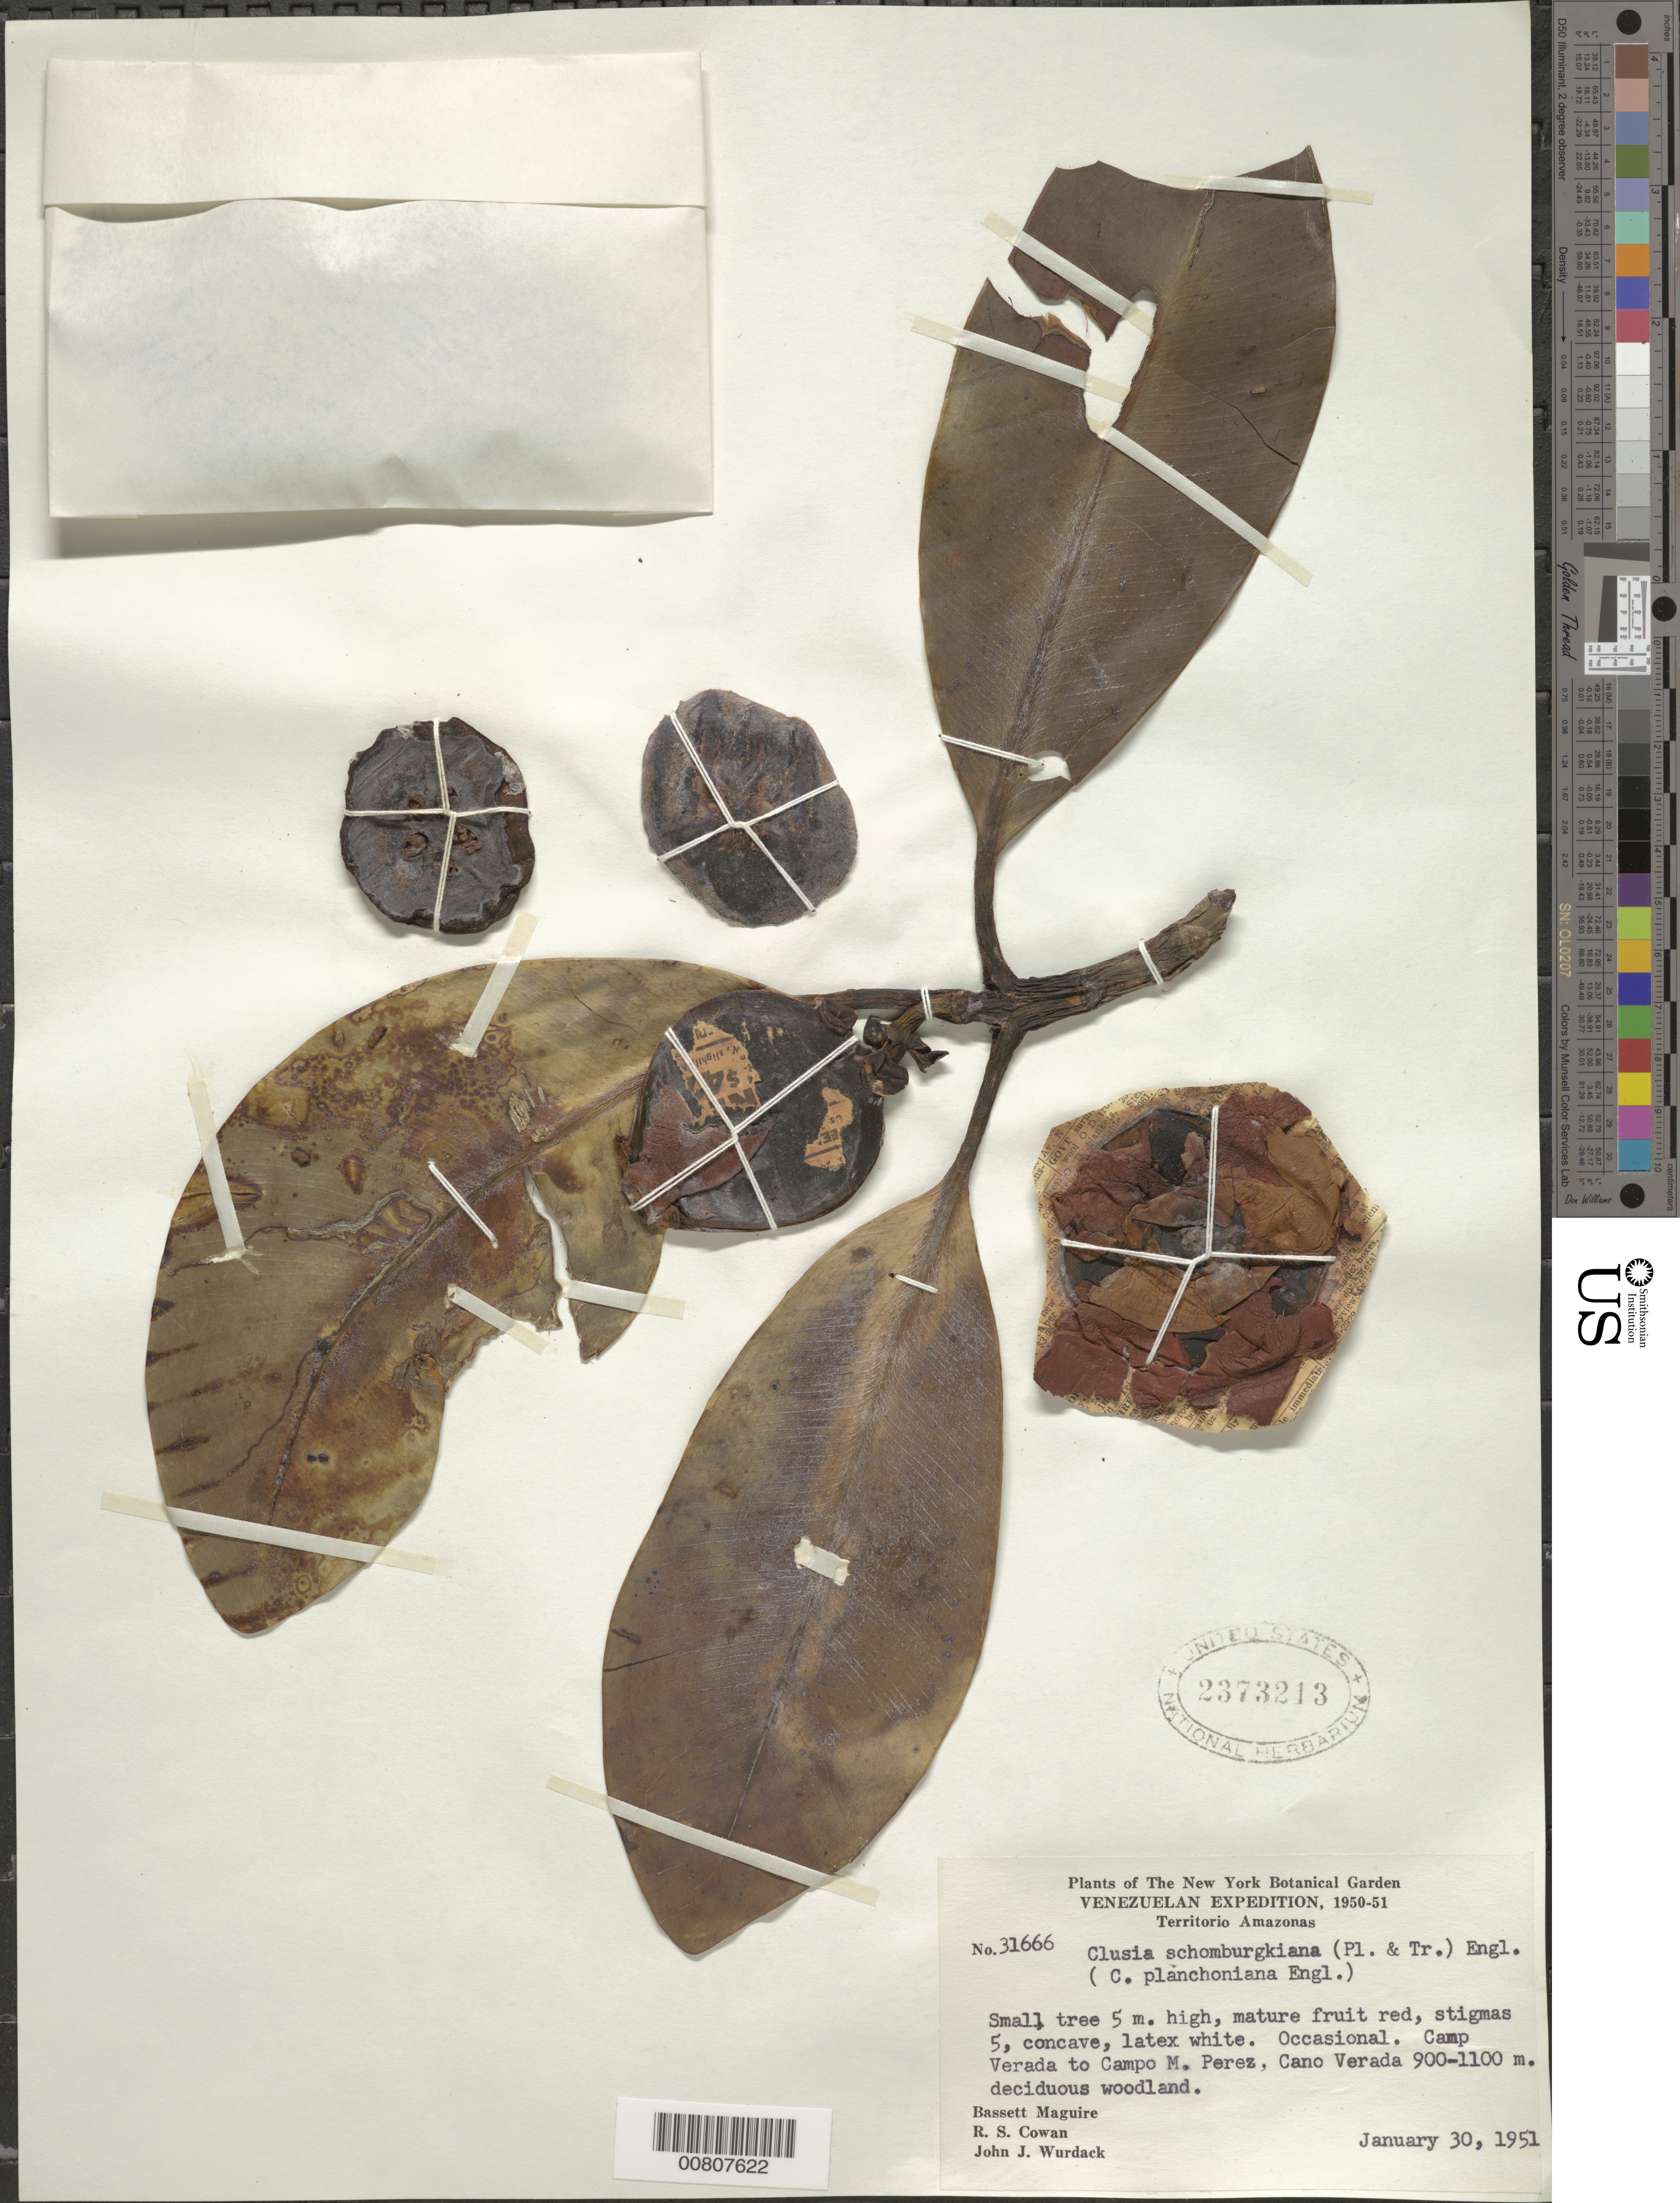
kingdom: Plantae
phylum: Tracheophyta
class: Magnoliopsida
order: Malpighiales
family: Clusiaceae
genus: Clusia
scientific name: Clusia schomburgkiana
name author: (Planch. & Triana) Benth. ex Engl.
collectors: B. Maguire, R. S. Cowan & J. J. Wurdack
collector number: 31666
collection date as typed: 30-Jan-51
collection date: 1951-01-30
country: Venezuela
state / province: Amazonas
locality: Caño Verada, Campo Verada to Campo M. Perez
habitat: Deciduous woodland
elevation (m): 900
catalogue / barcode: US 2373213